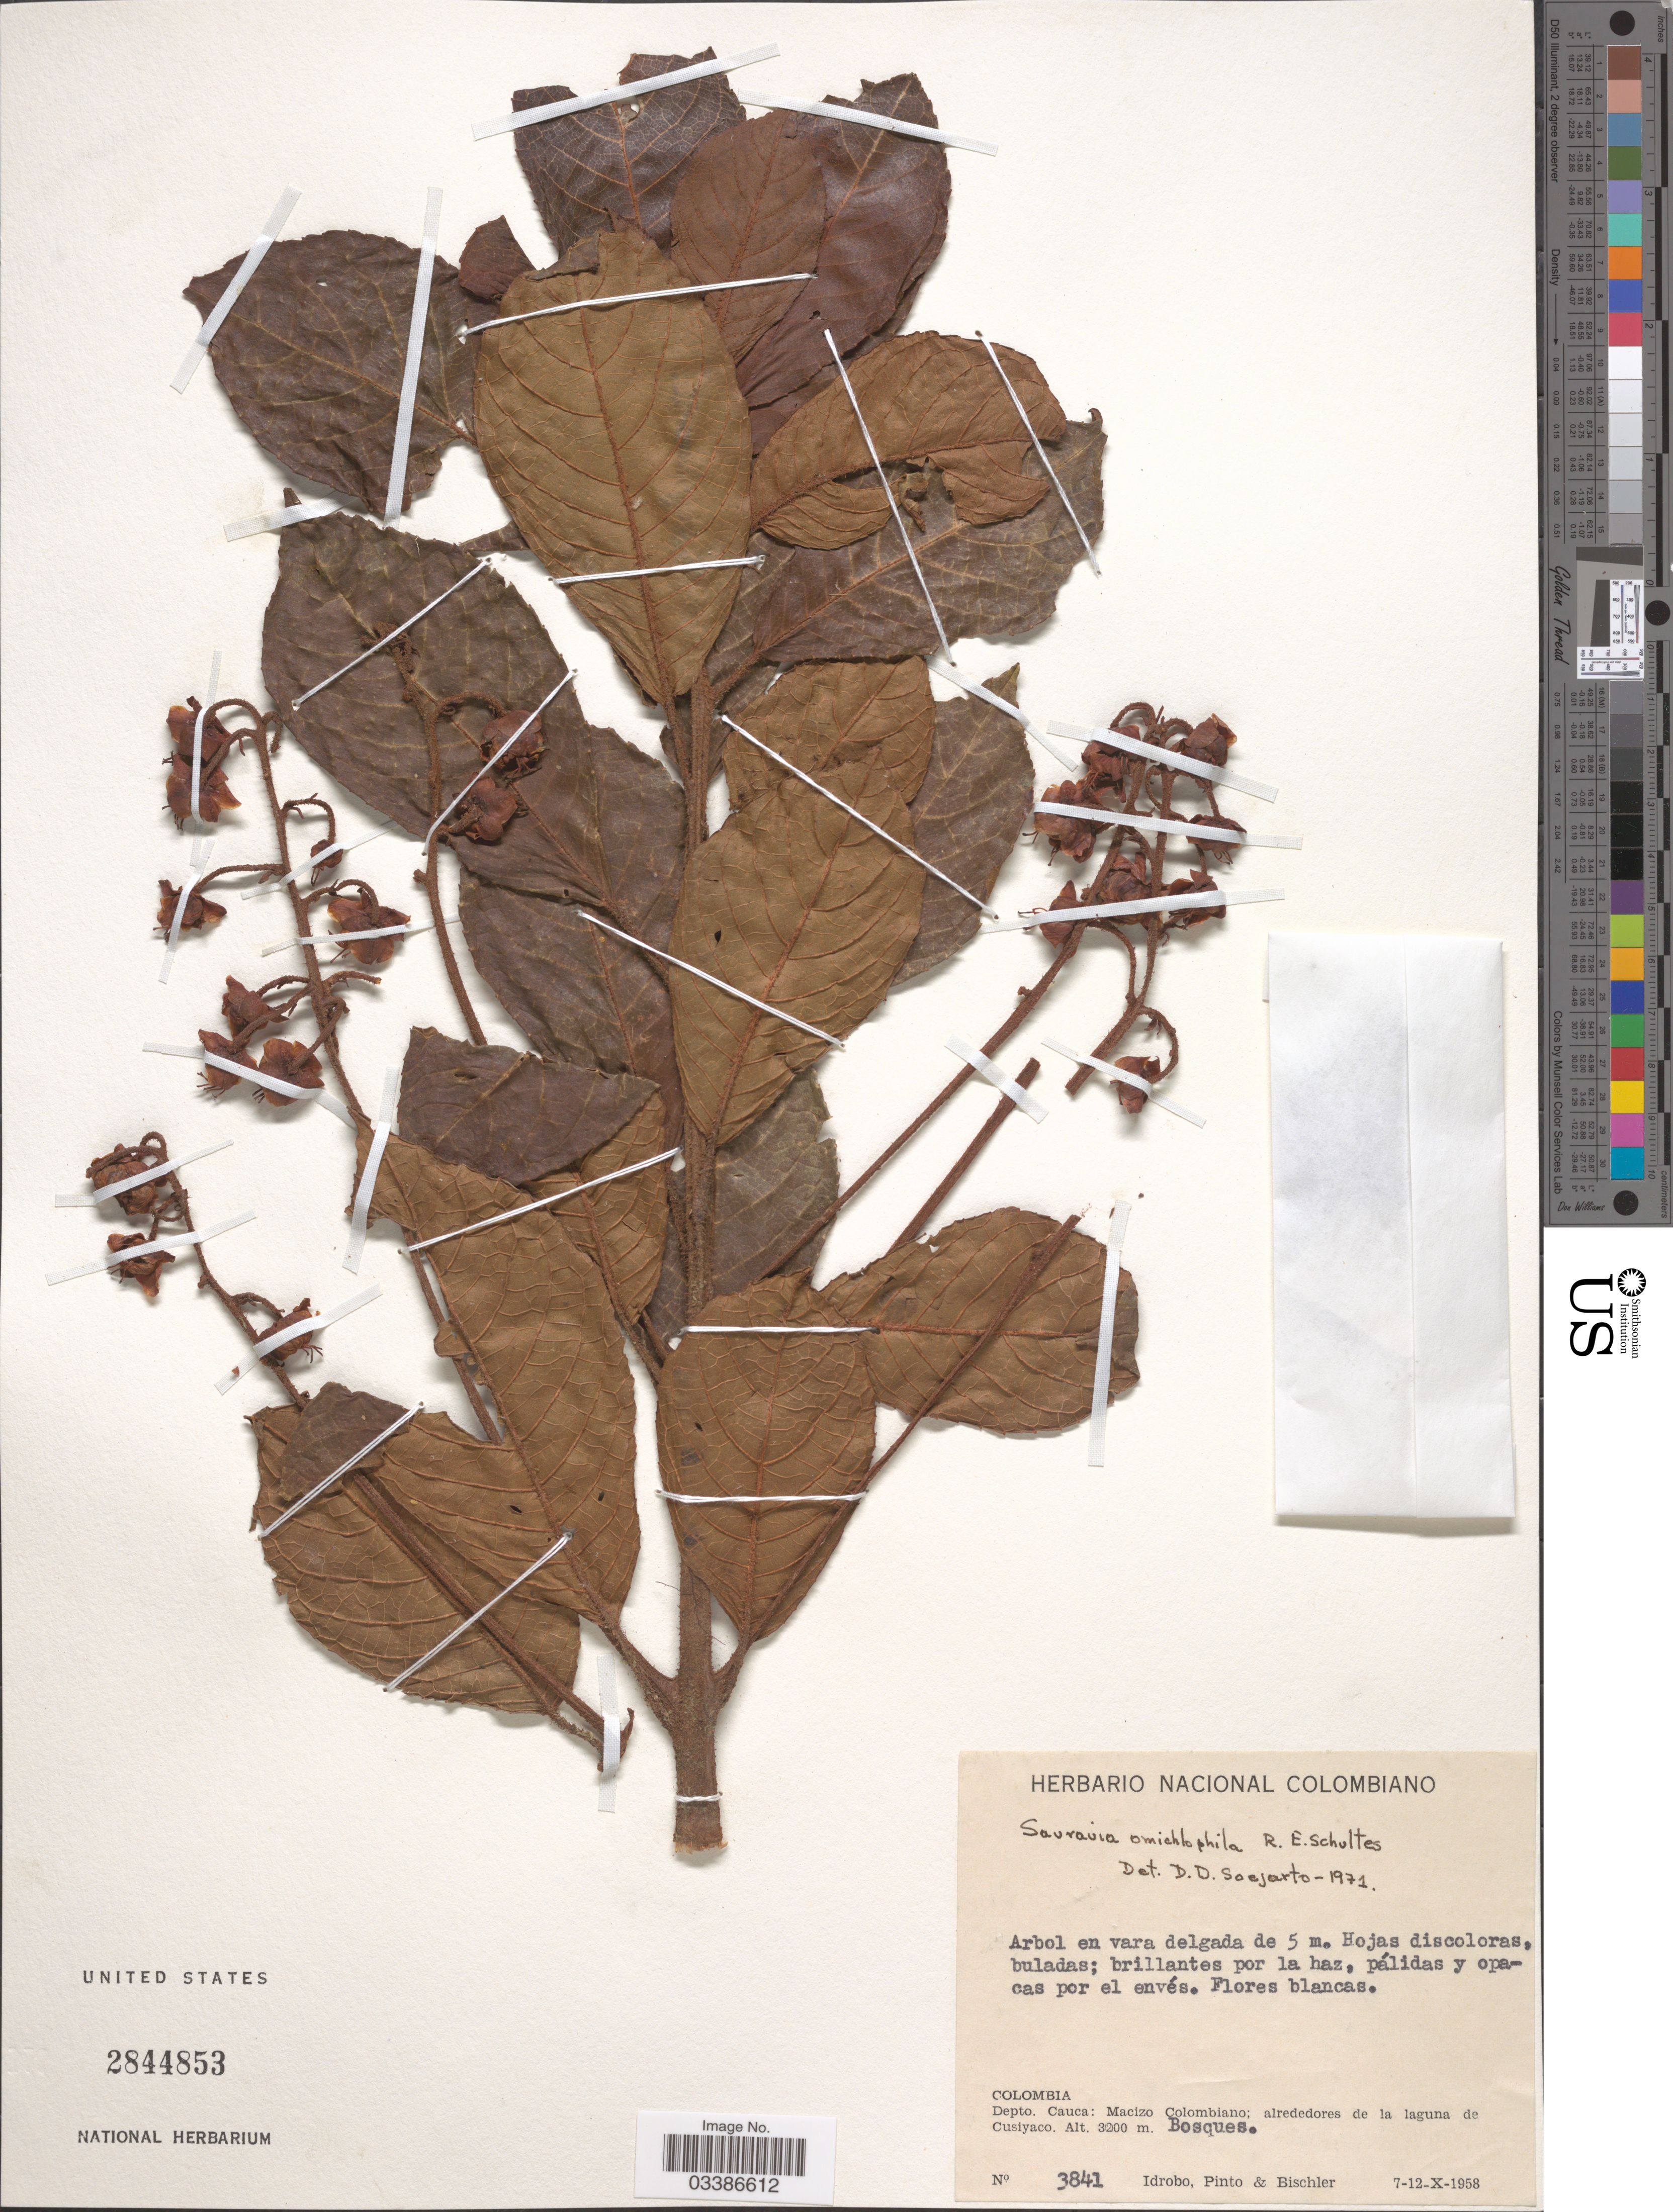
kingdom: Plantae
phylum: Tracheophyta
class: Magnoliopsida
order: Ericales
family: Actinidiaceae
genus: Saurauia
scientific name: Saurauia omichlophila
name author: R.E. Schult.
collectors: -- Idrobo, Pinto, -- & -. Bischler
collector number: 3841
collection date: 1958-10-07/1958-10-12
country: Colombia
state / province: Cauca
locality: Depto. Cauca: Macizo Colombiano; alrededores de la laguna de Cusiyaco.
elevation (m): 3200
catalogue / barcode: US 2844853